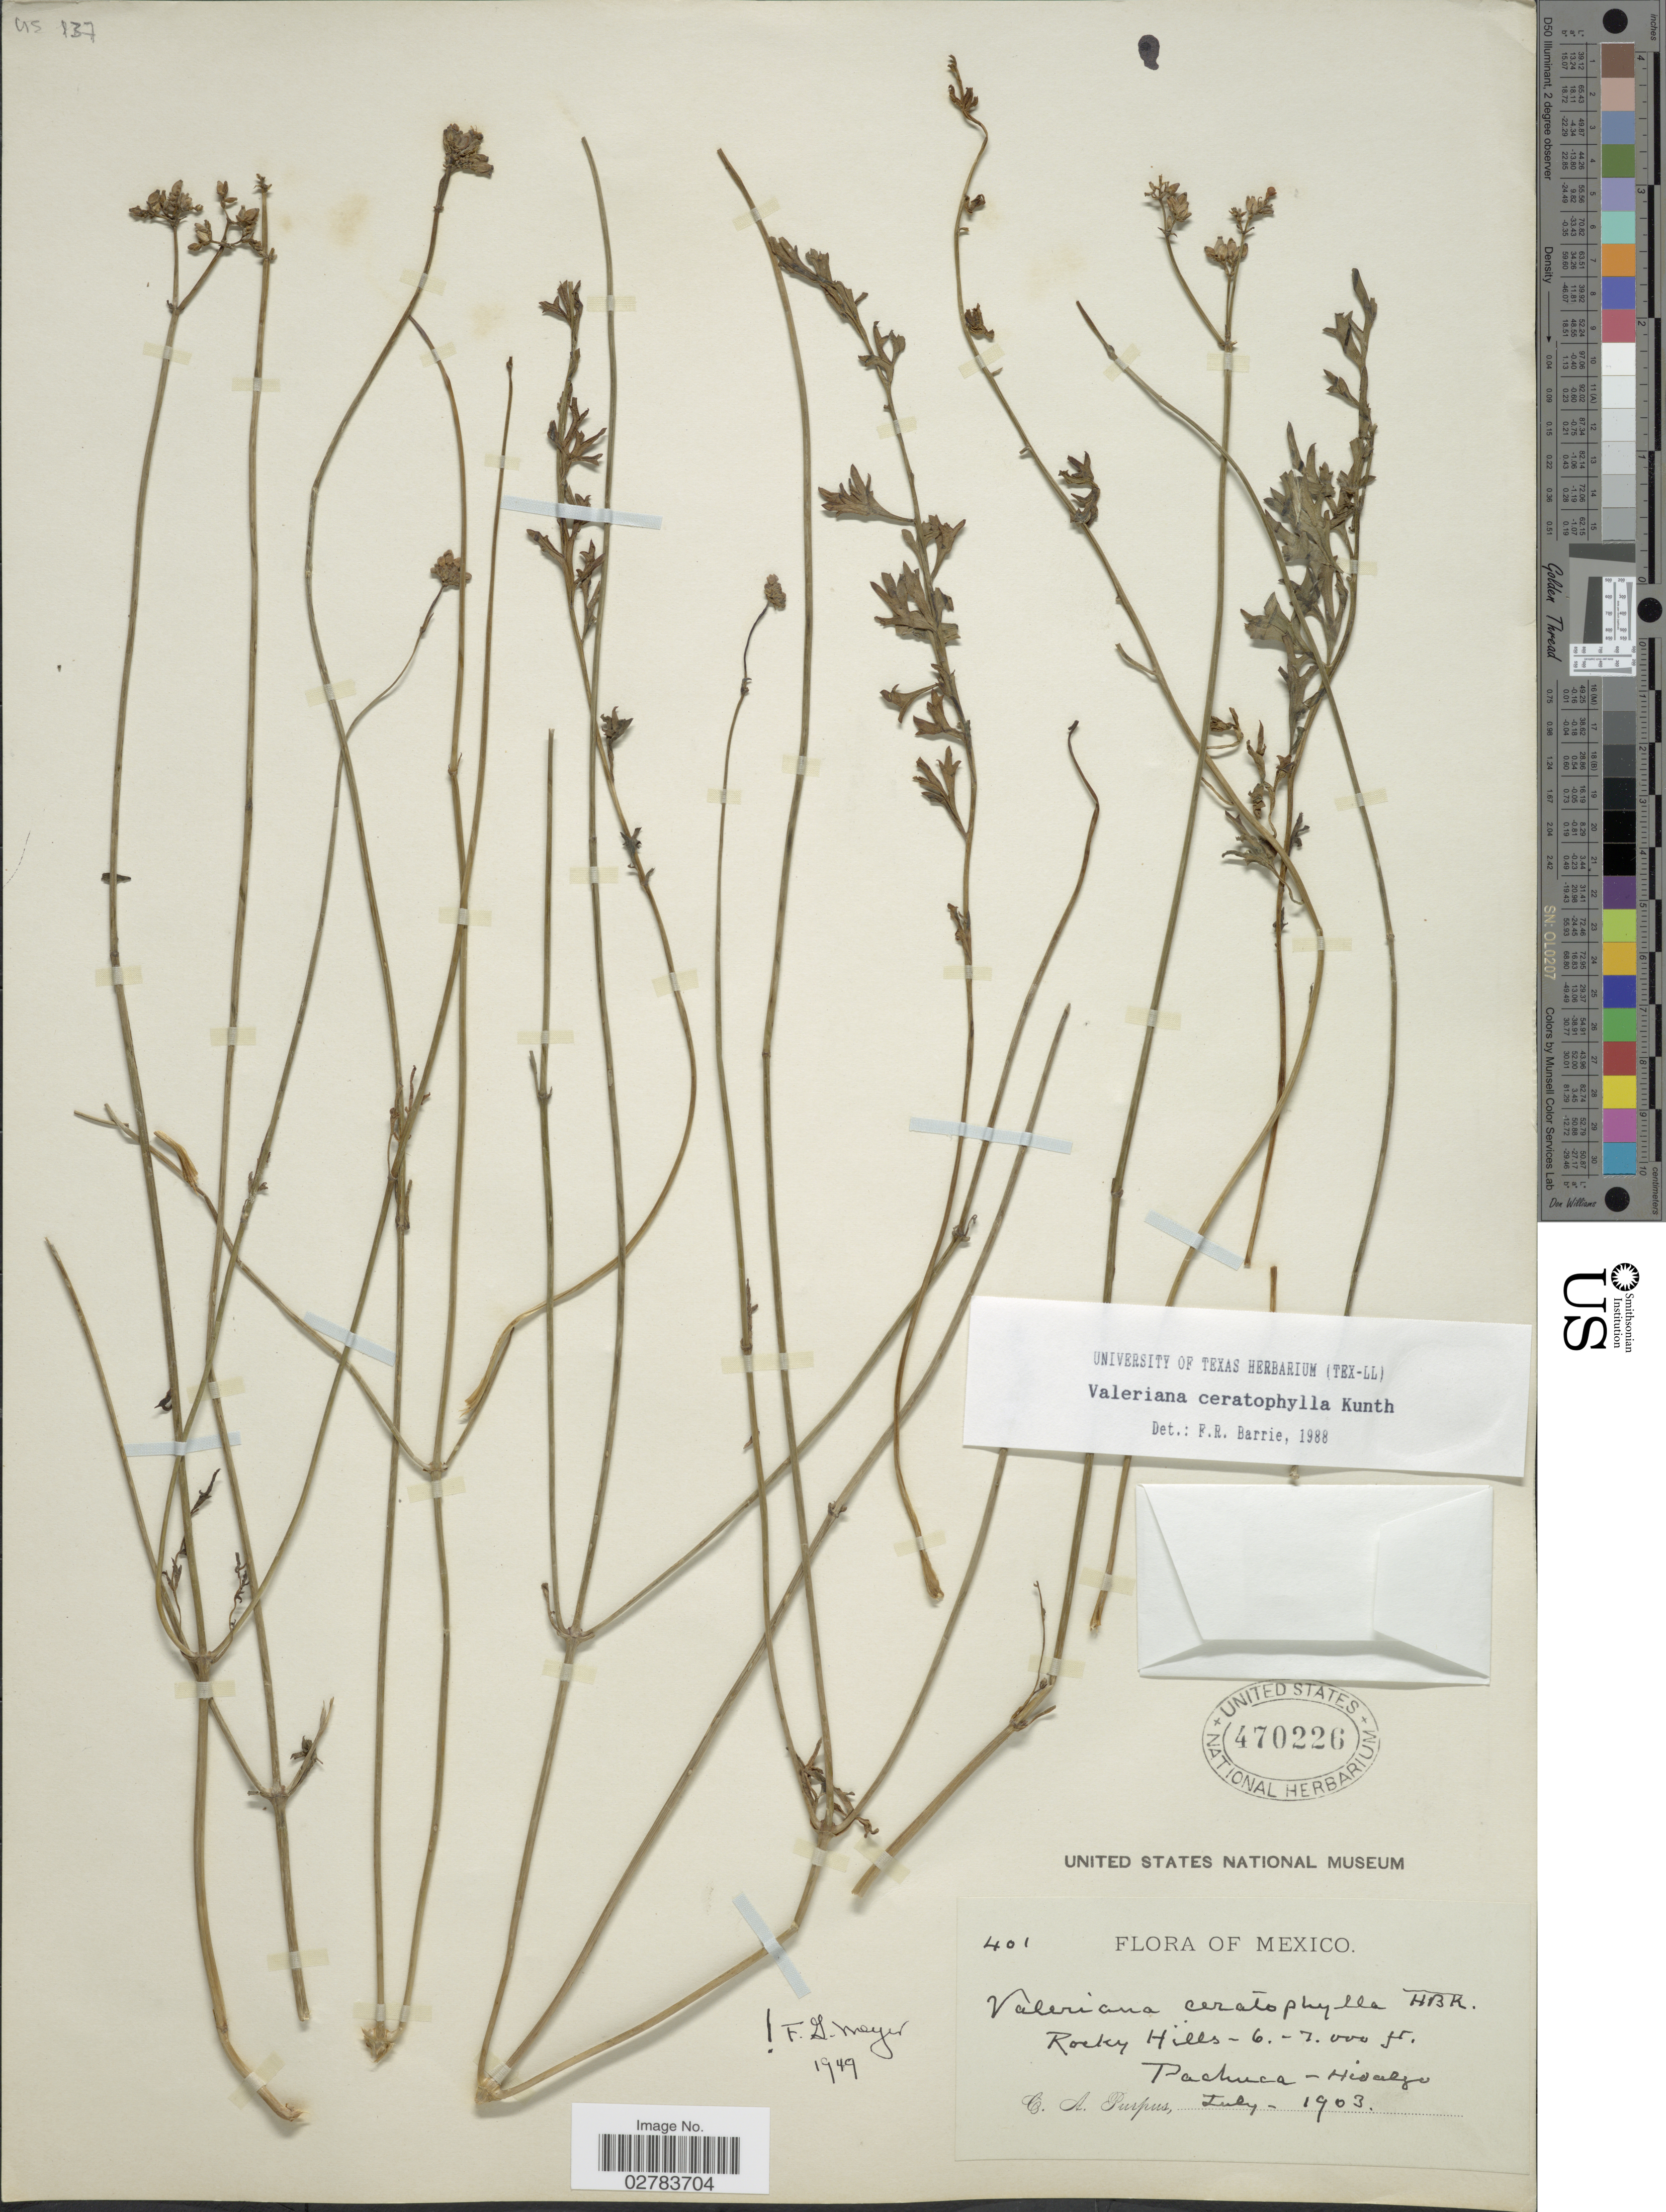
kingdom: Plantae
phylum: Tracheophyta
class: Magnoliopsida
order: Dipsacales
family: Caprifoliaceae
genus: Valeriana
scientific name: Valeriana ceratophylla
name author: Kunth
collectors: C. A. Purpus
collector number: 401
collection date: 1903-07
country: Mexico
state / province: Hidalgo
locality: Pachuca.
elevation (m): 1829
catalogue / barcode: US 470226